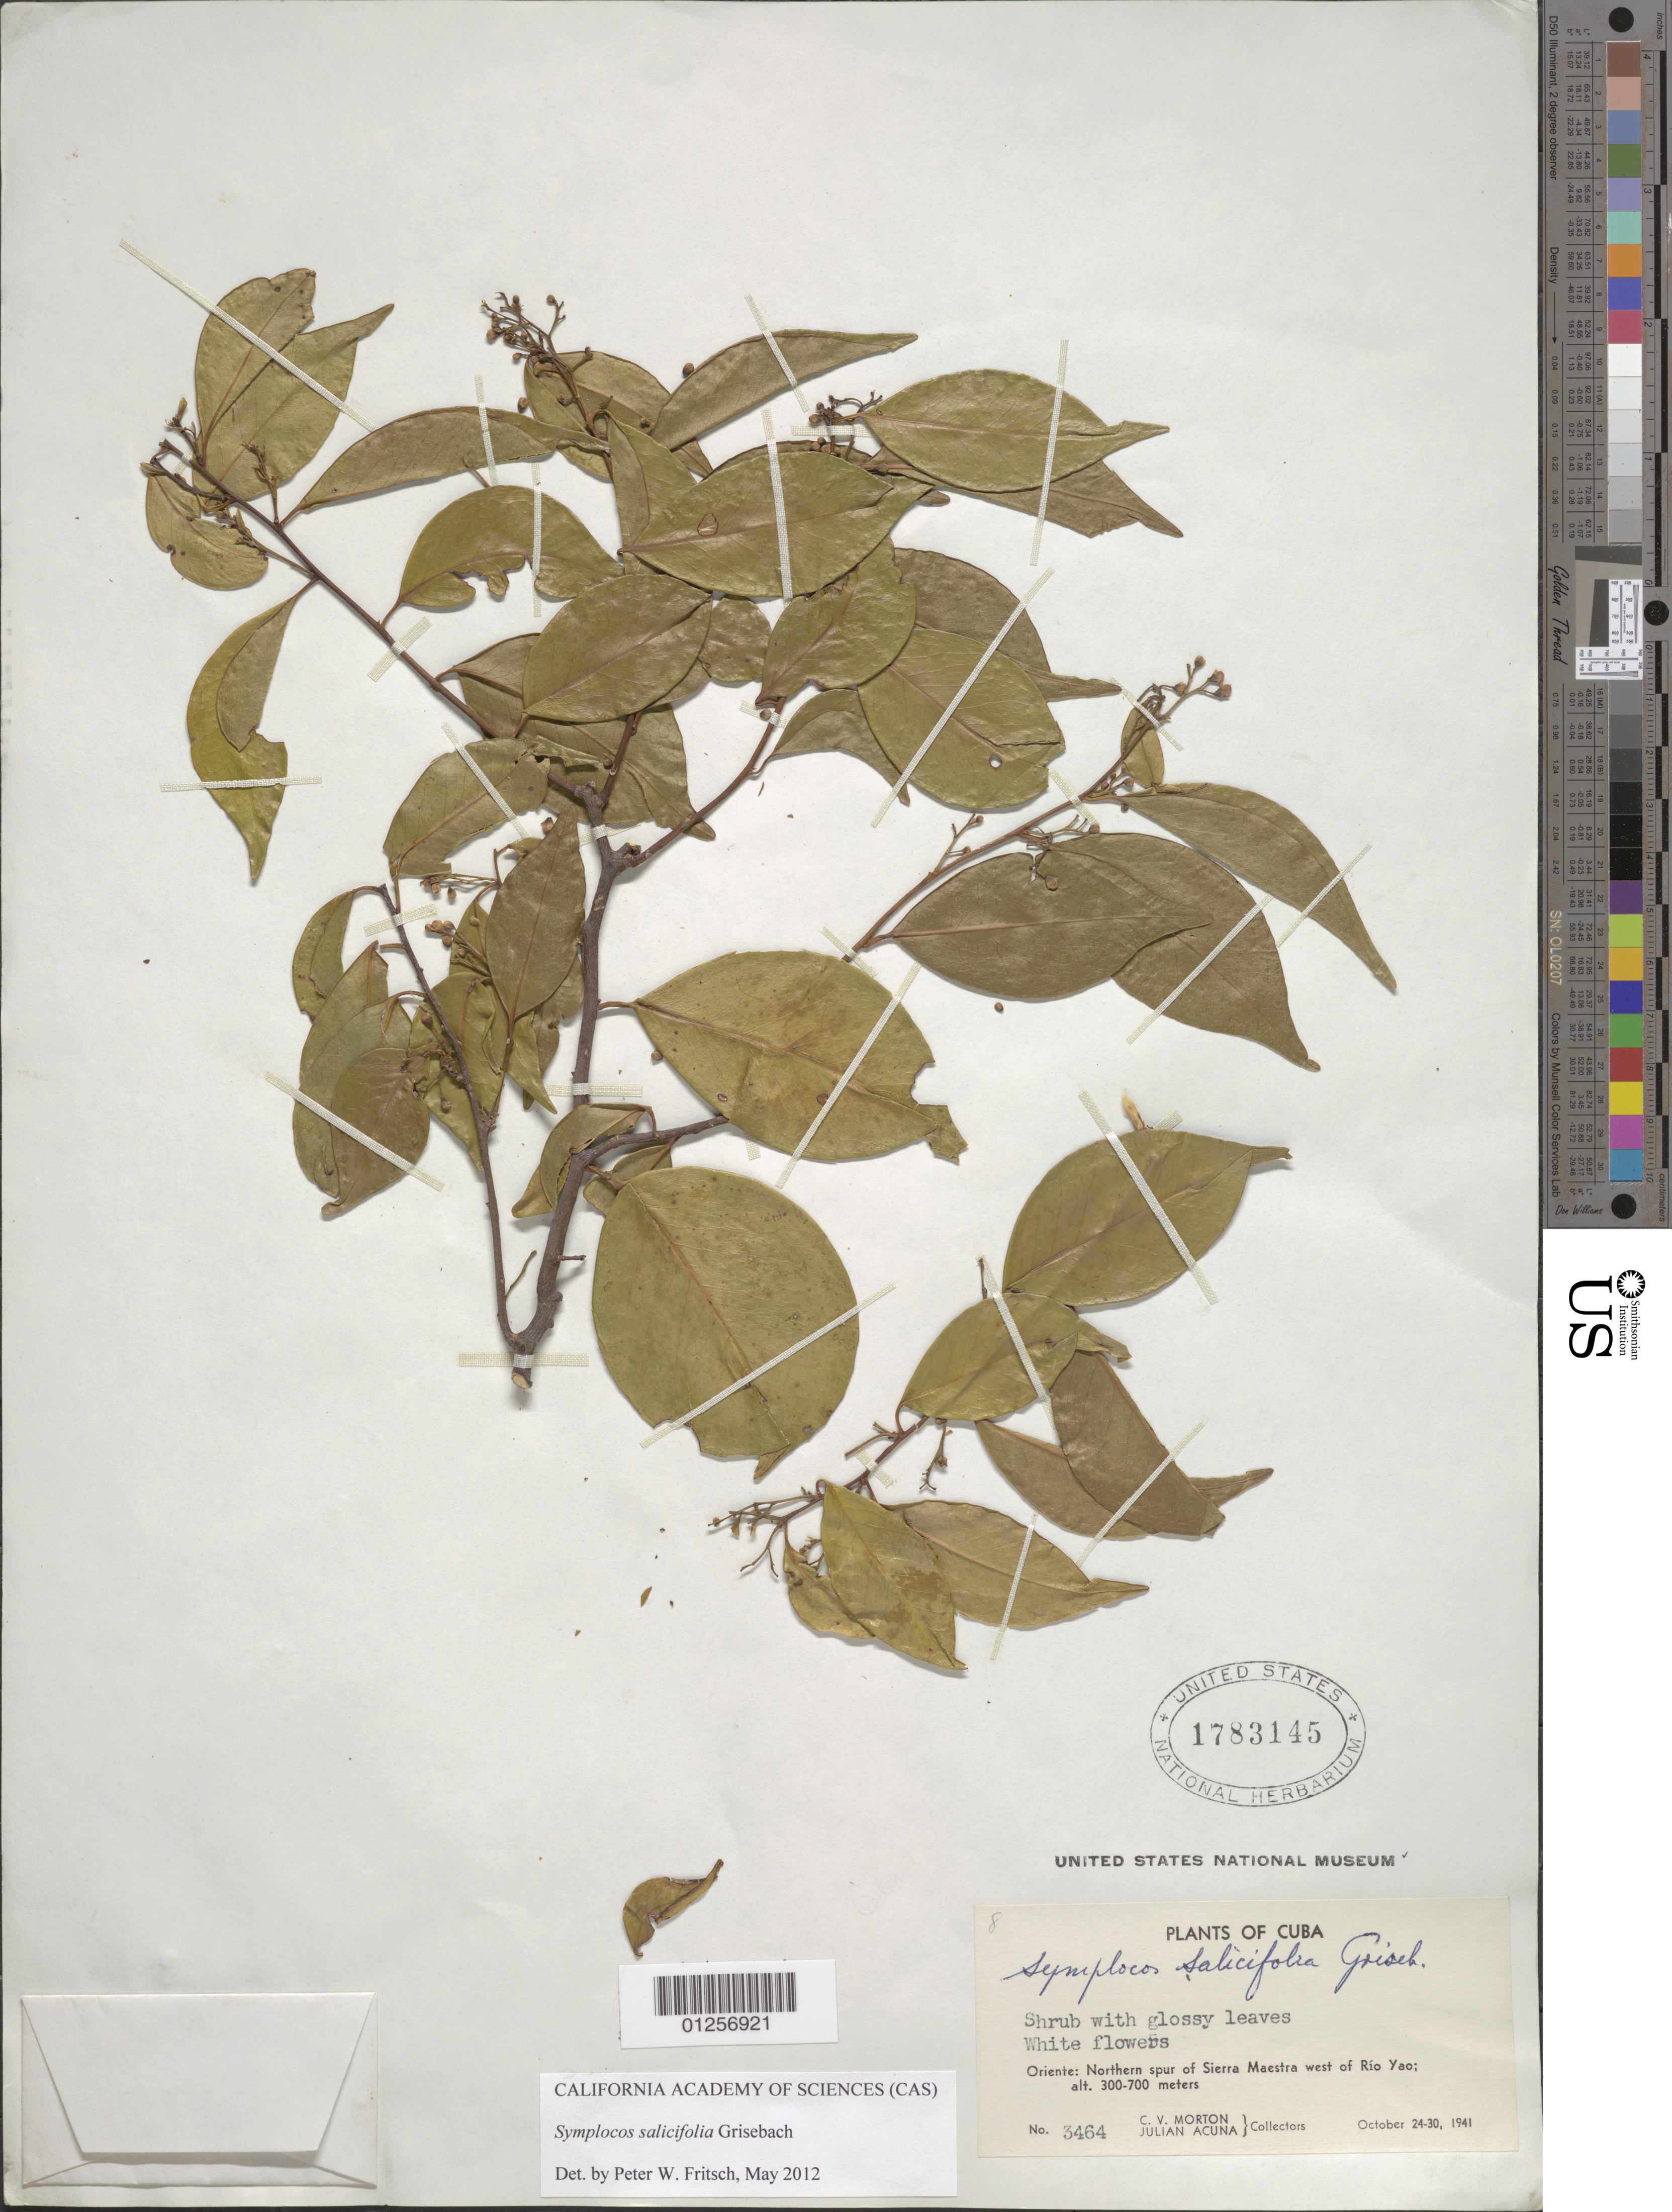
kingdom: Plantae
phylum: Tracheophyta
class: Magnoliopsida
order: Ericales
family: Symplocaceae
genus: Symplocos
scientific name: Symplocos salicifolia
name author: Griseb.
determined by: Fritsch, Peter W.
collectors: C. V. Morton & J. B. Acuña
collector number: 3464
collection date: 1941-10-24/1941-10-30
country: Cuba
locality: Prov. Oriente, northern spur of Sierra Maestra, W of Rio Yao.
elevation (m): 300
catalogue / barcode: US 1783145